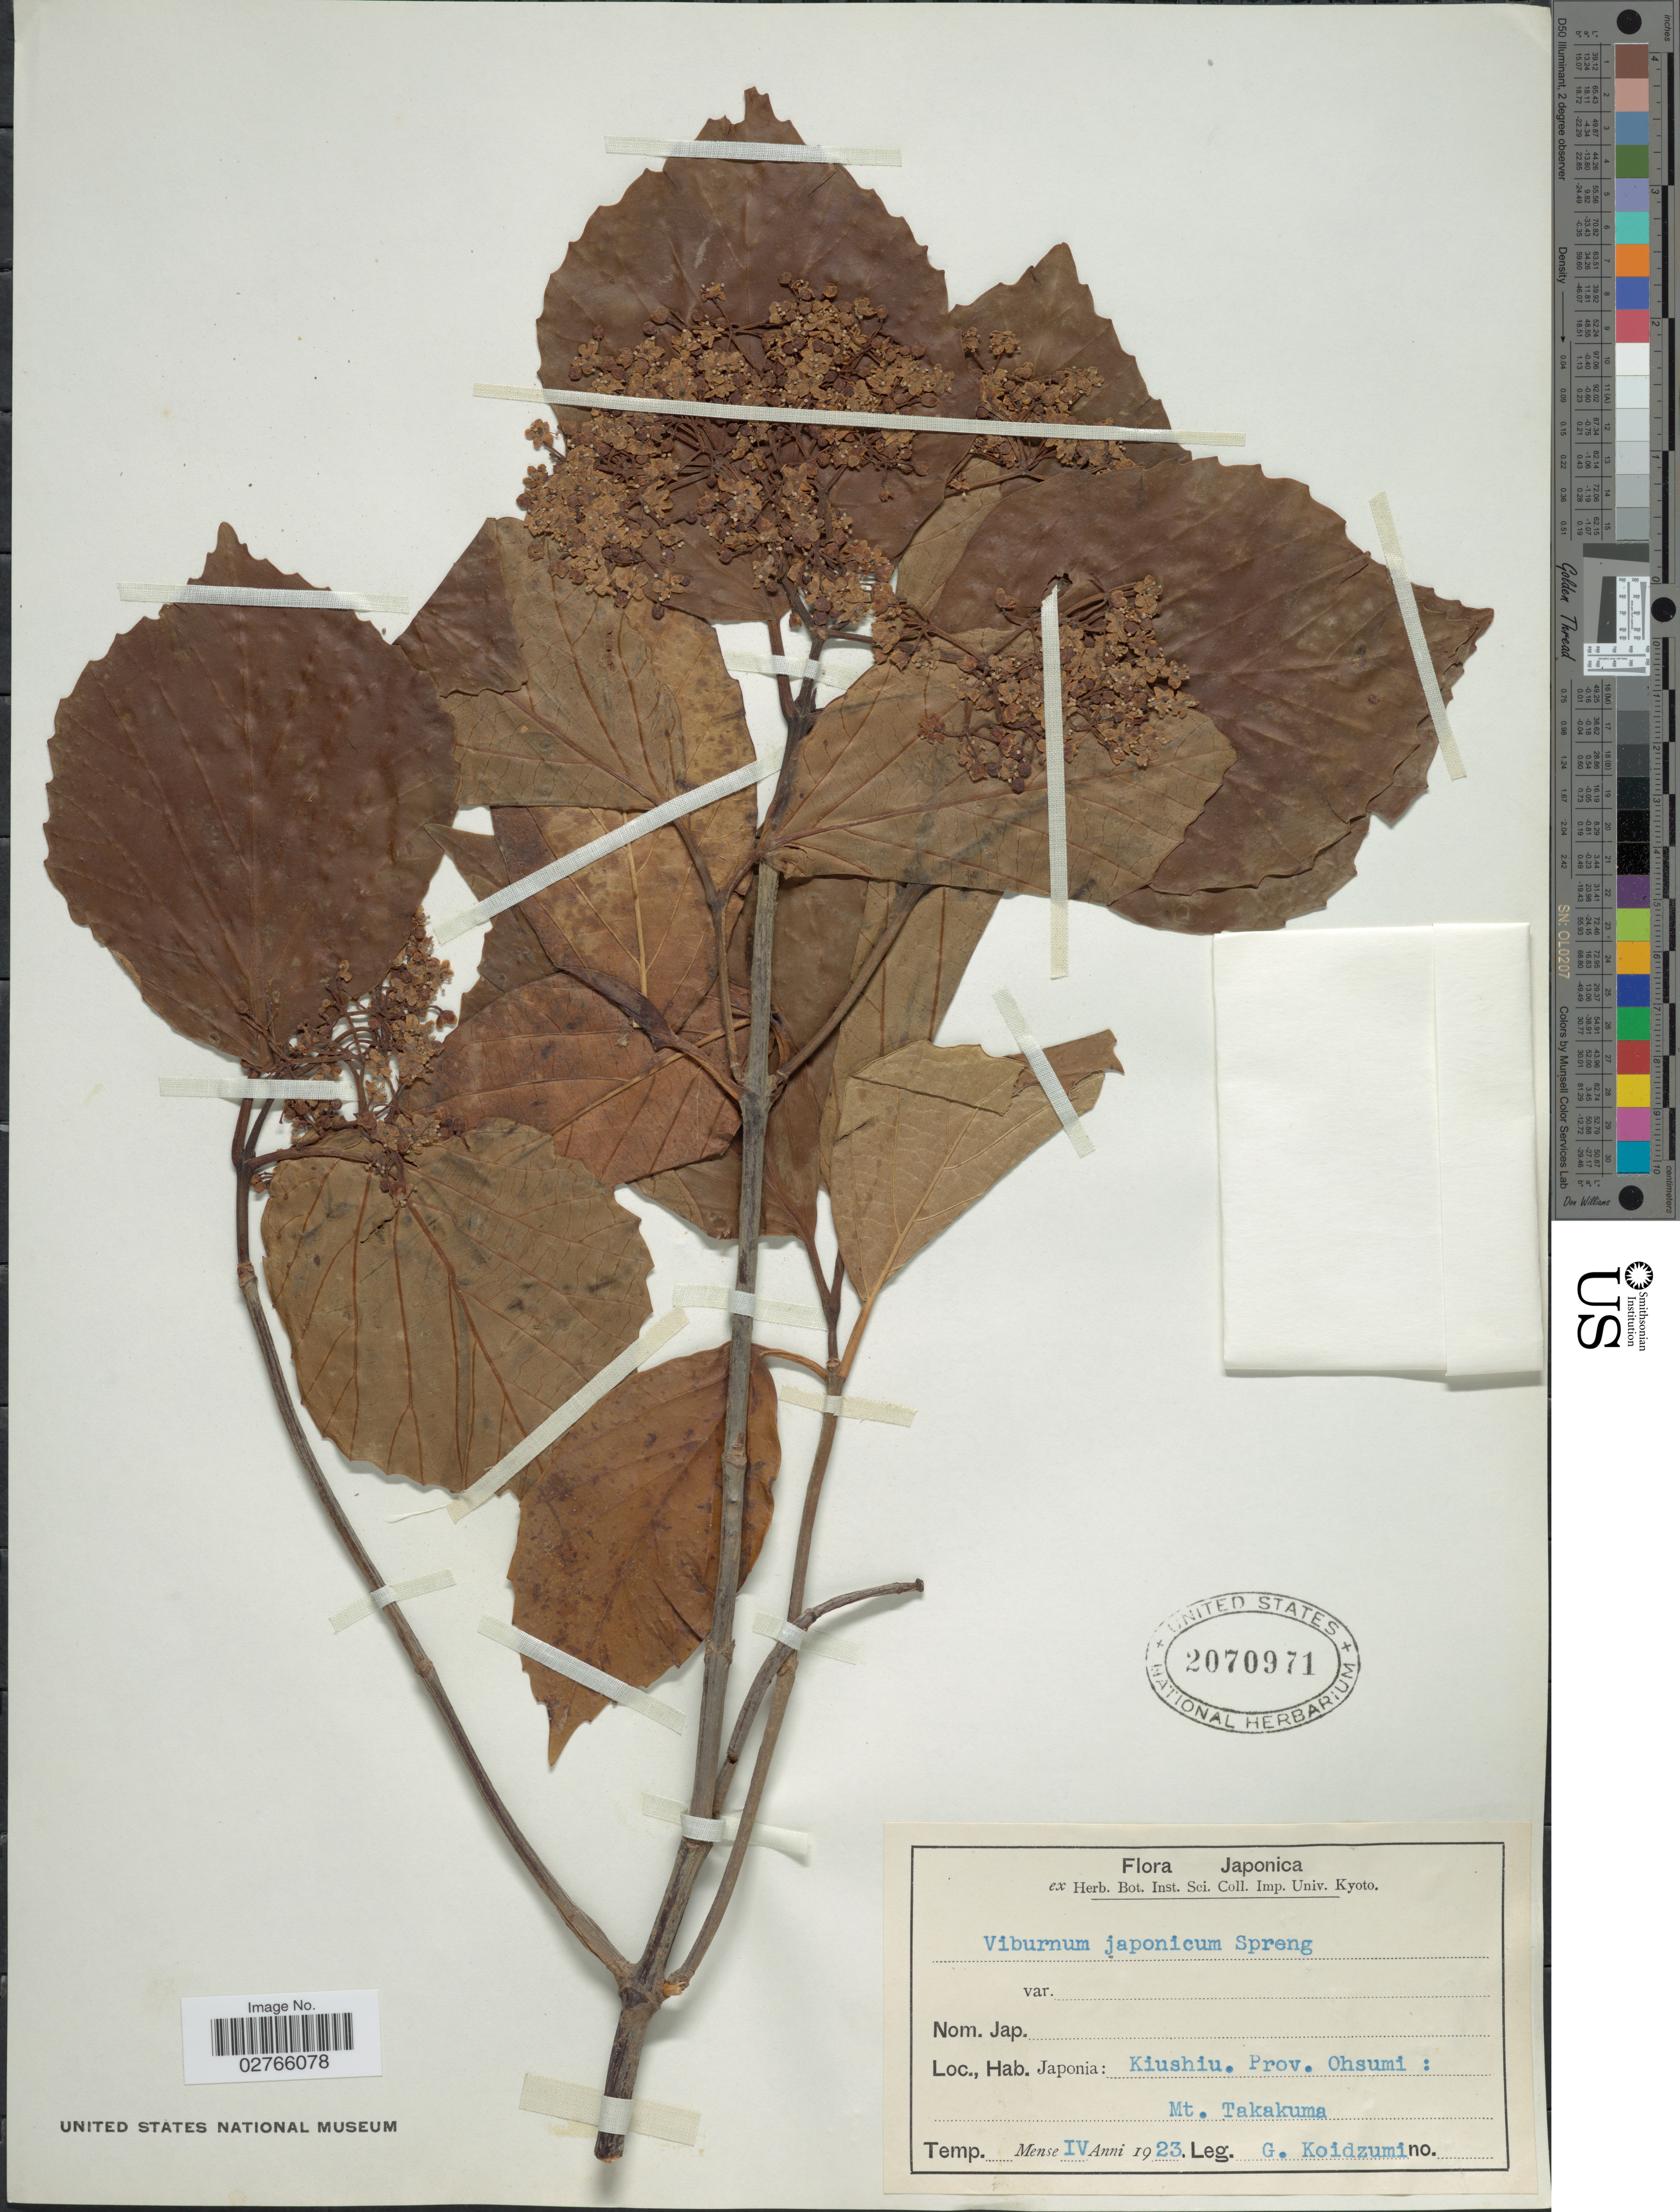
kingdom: Plantae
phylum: Tracheophyta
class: Magnoliopsida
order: Dipsacales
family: Viburnaceae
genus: Viburnum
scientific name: Viburnum japonicum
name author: (Thunb.) C.K. Spreng.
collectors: G. Koidzumi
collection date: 1923-04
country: Japan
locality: Japonia: Kiushiu. Prov. Ohsumi: Mt. Takakuma.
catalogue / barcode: US 2070971